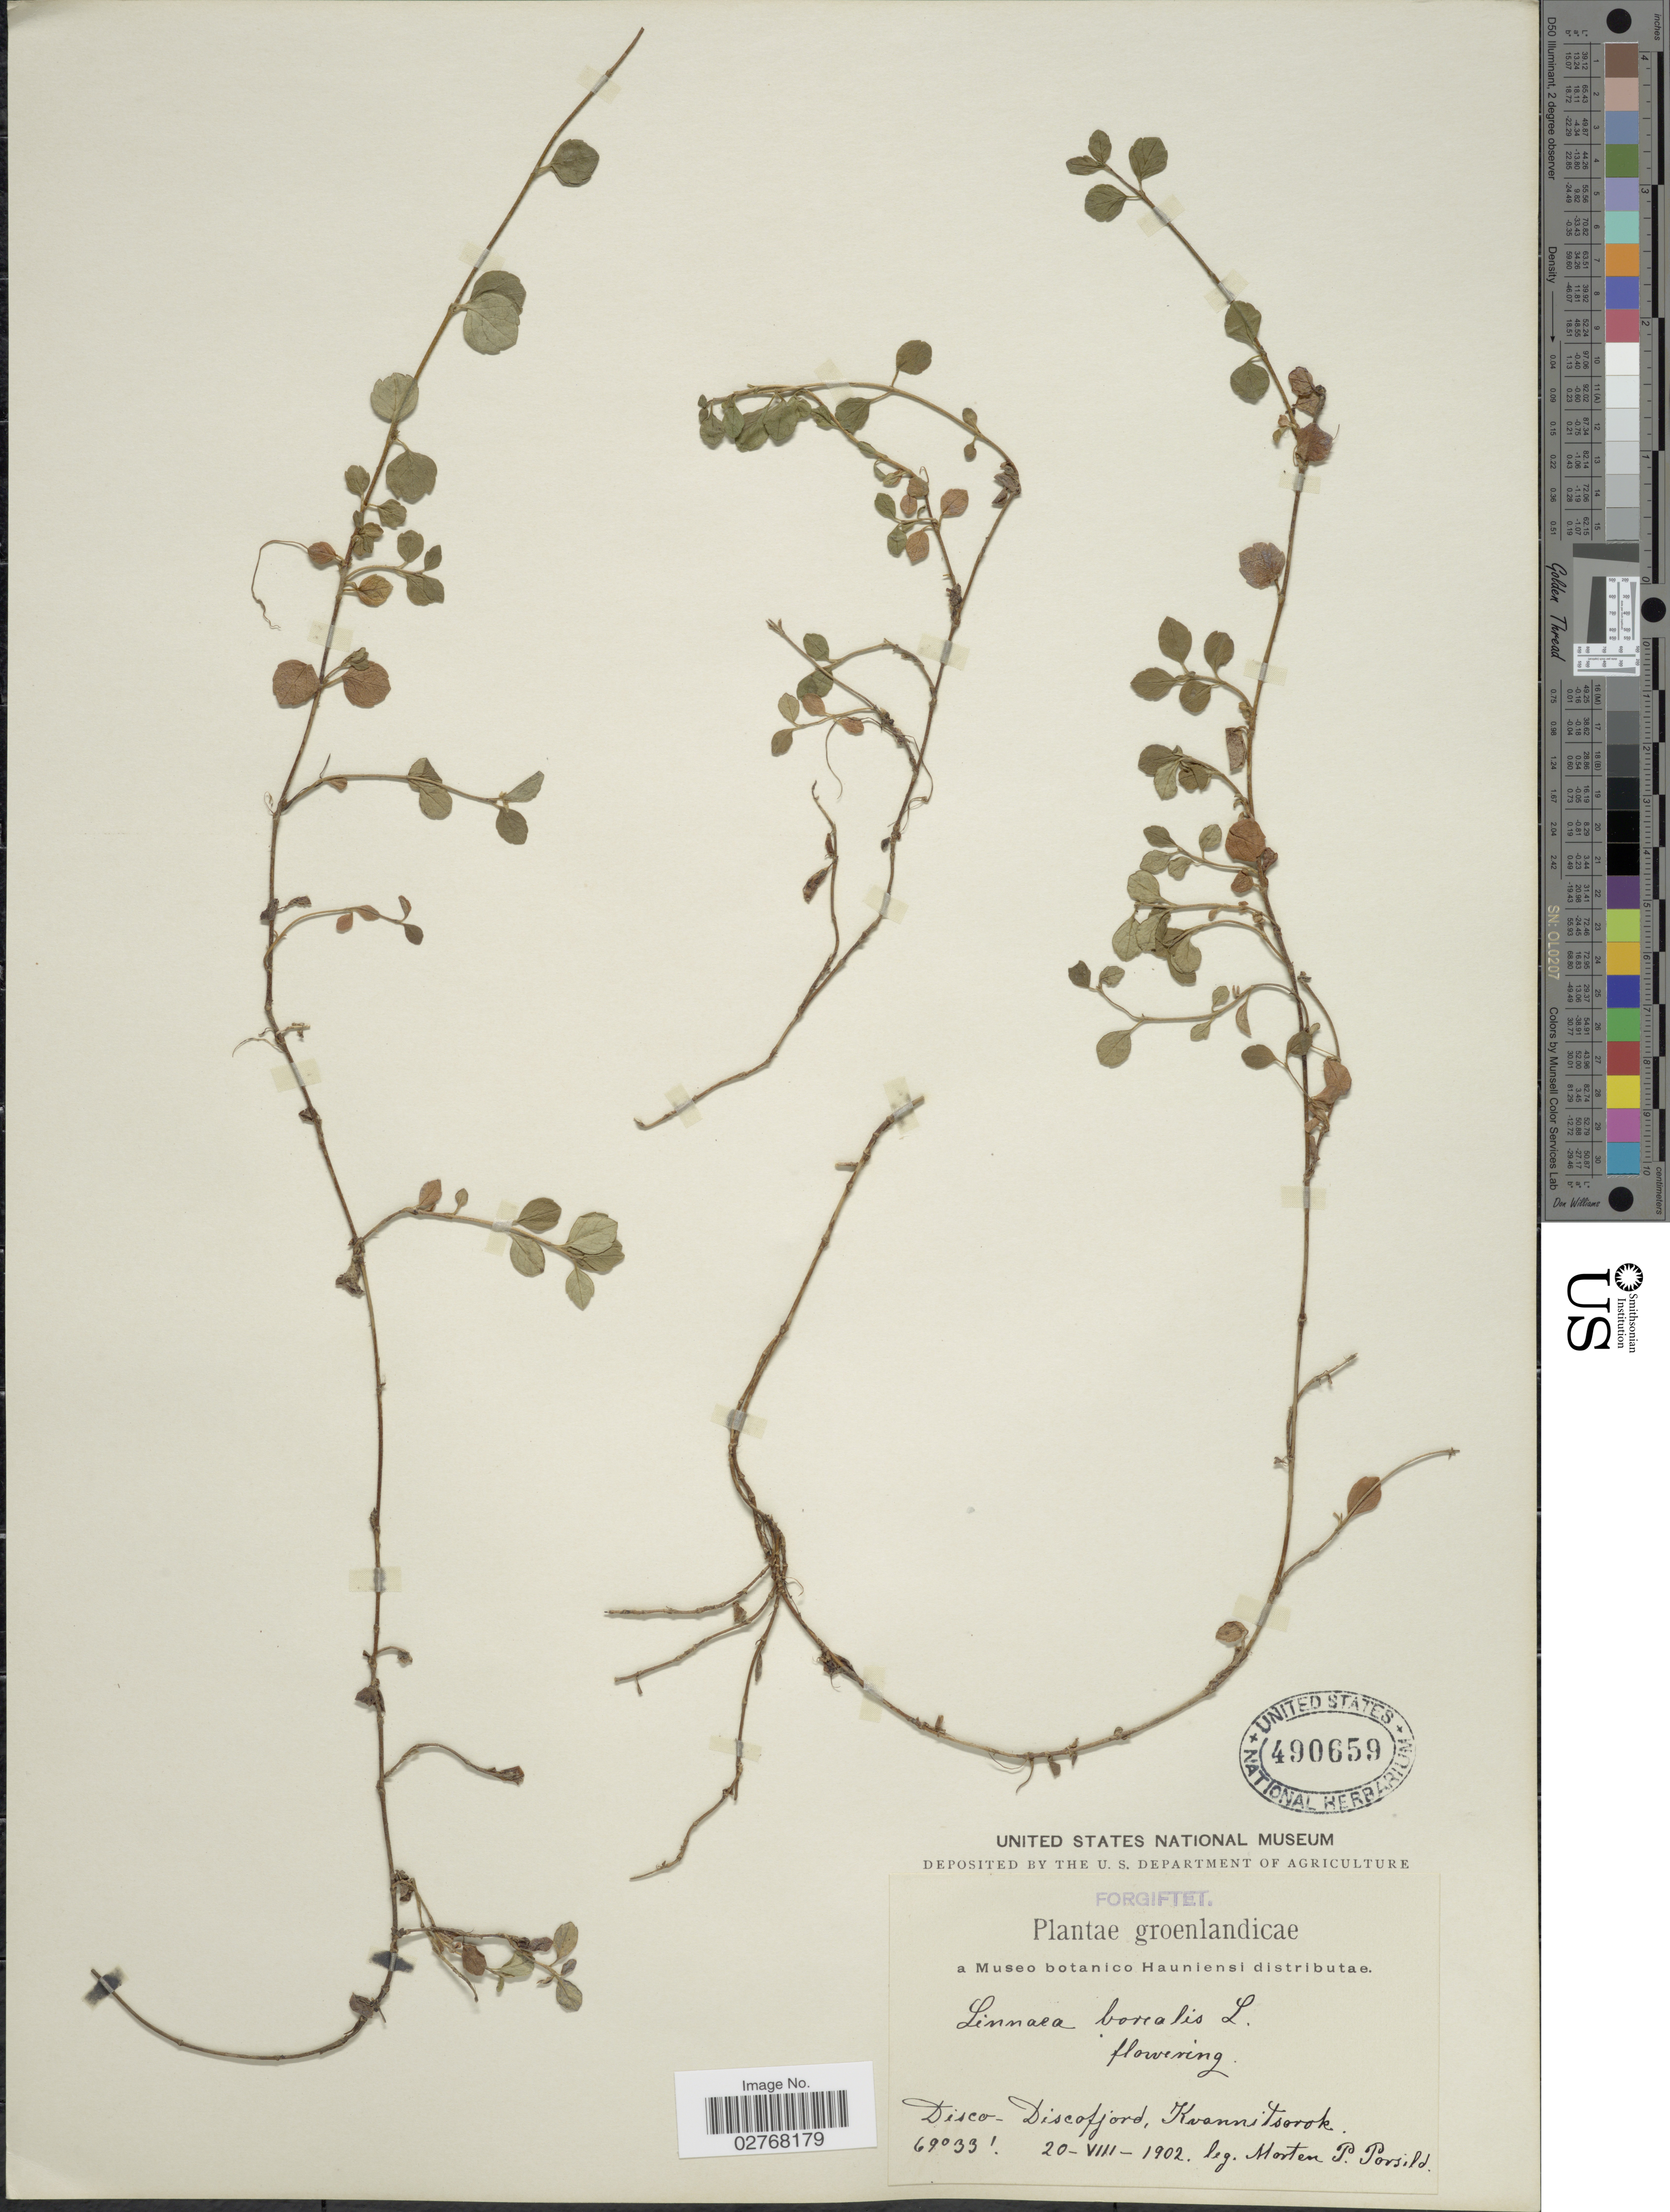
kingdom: Plantae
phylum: Tracheophyta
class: Magnoliopsida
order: Dipsacales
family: Caprifoliaceae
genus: Linnaea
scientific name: Linnaea borealis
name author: L.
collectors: M. P. Porsild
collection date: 1902-08-20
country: Greenland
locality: Disco - Discofjord, Kvannitsorok.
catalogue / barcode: US 490659